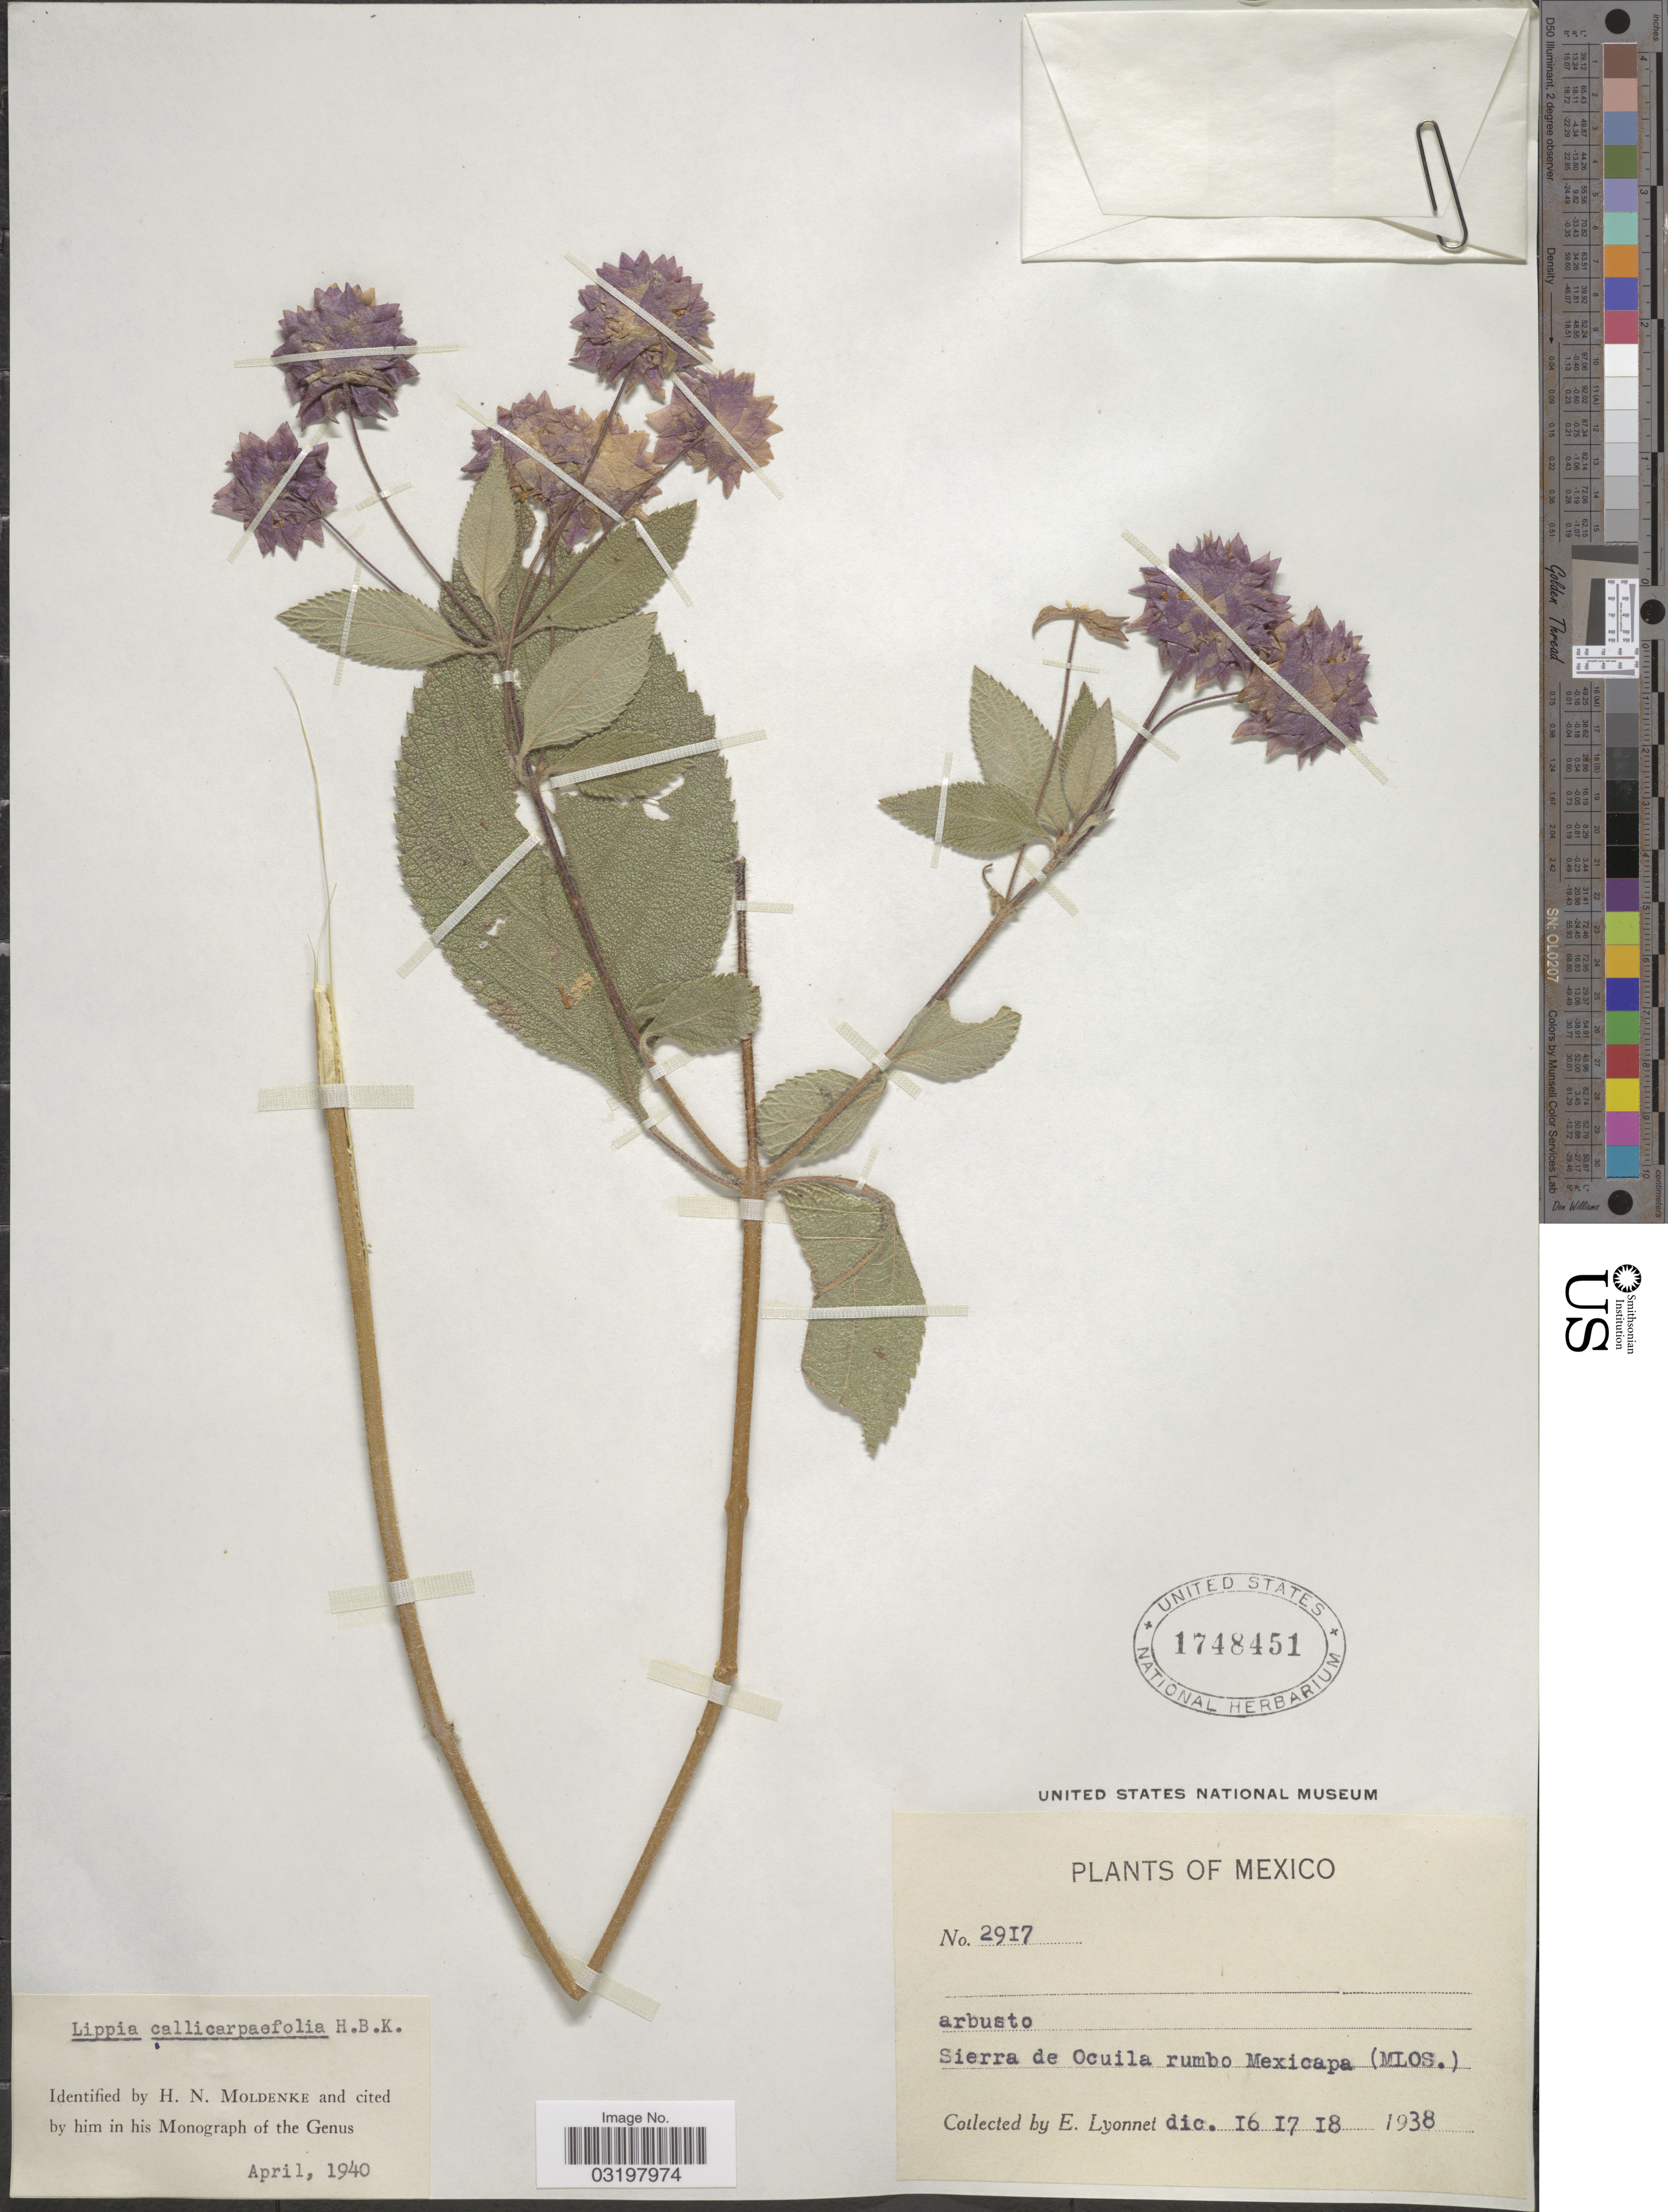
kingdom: Plantae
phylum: Tracheophyta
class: Magnoliopsida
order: Lamiales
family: Verbenaceae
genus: Lippia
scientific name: Lippia callicarpifolia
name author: Kunth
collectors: E. Lyonnet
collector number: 2917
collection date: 1938-12-16/1938-12-18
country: Mexico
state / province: Morelos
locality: Sierra de Ocuila rumbo Mexicapa.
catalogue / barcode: US 1748451